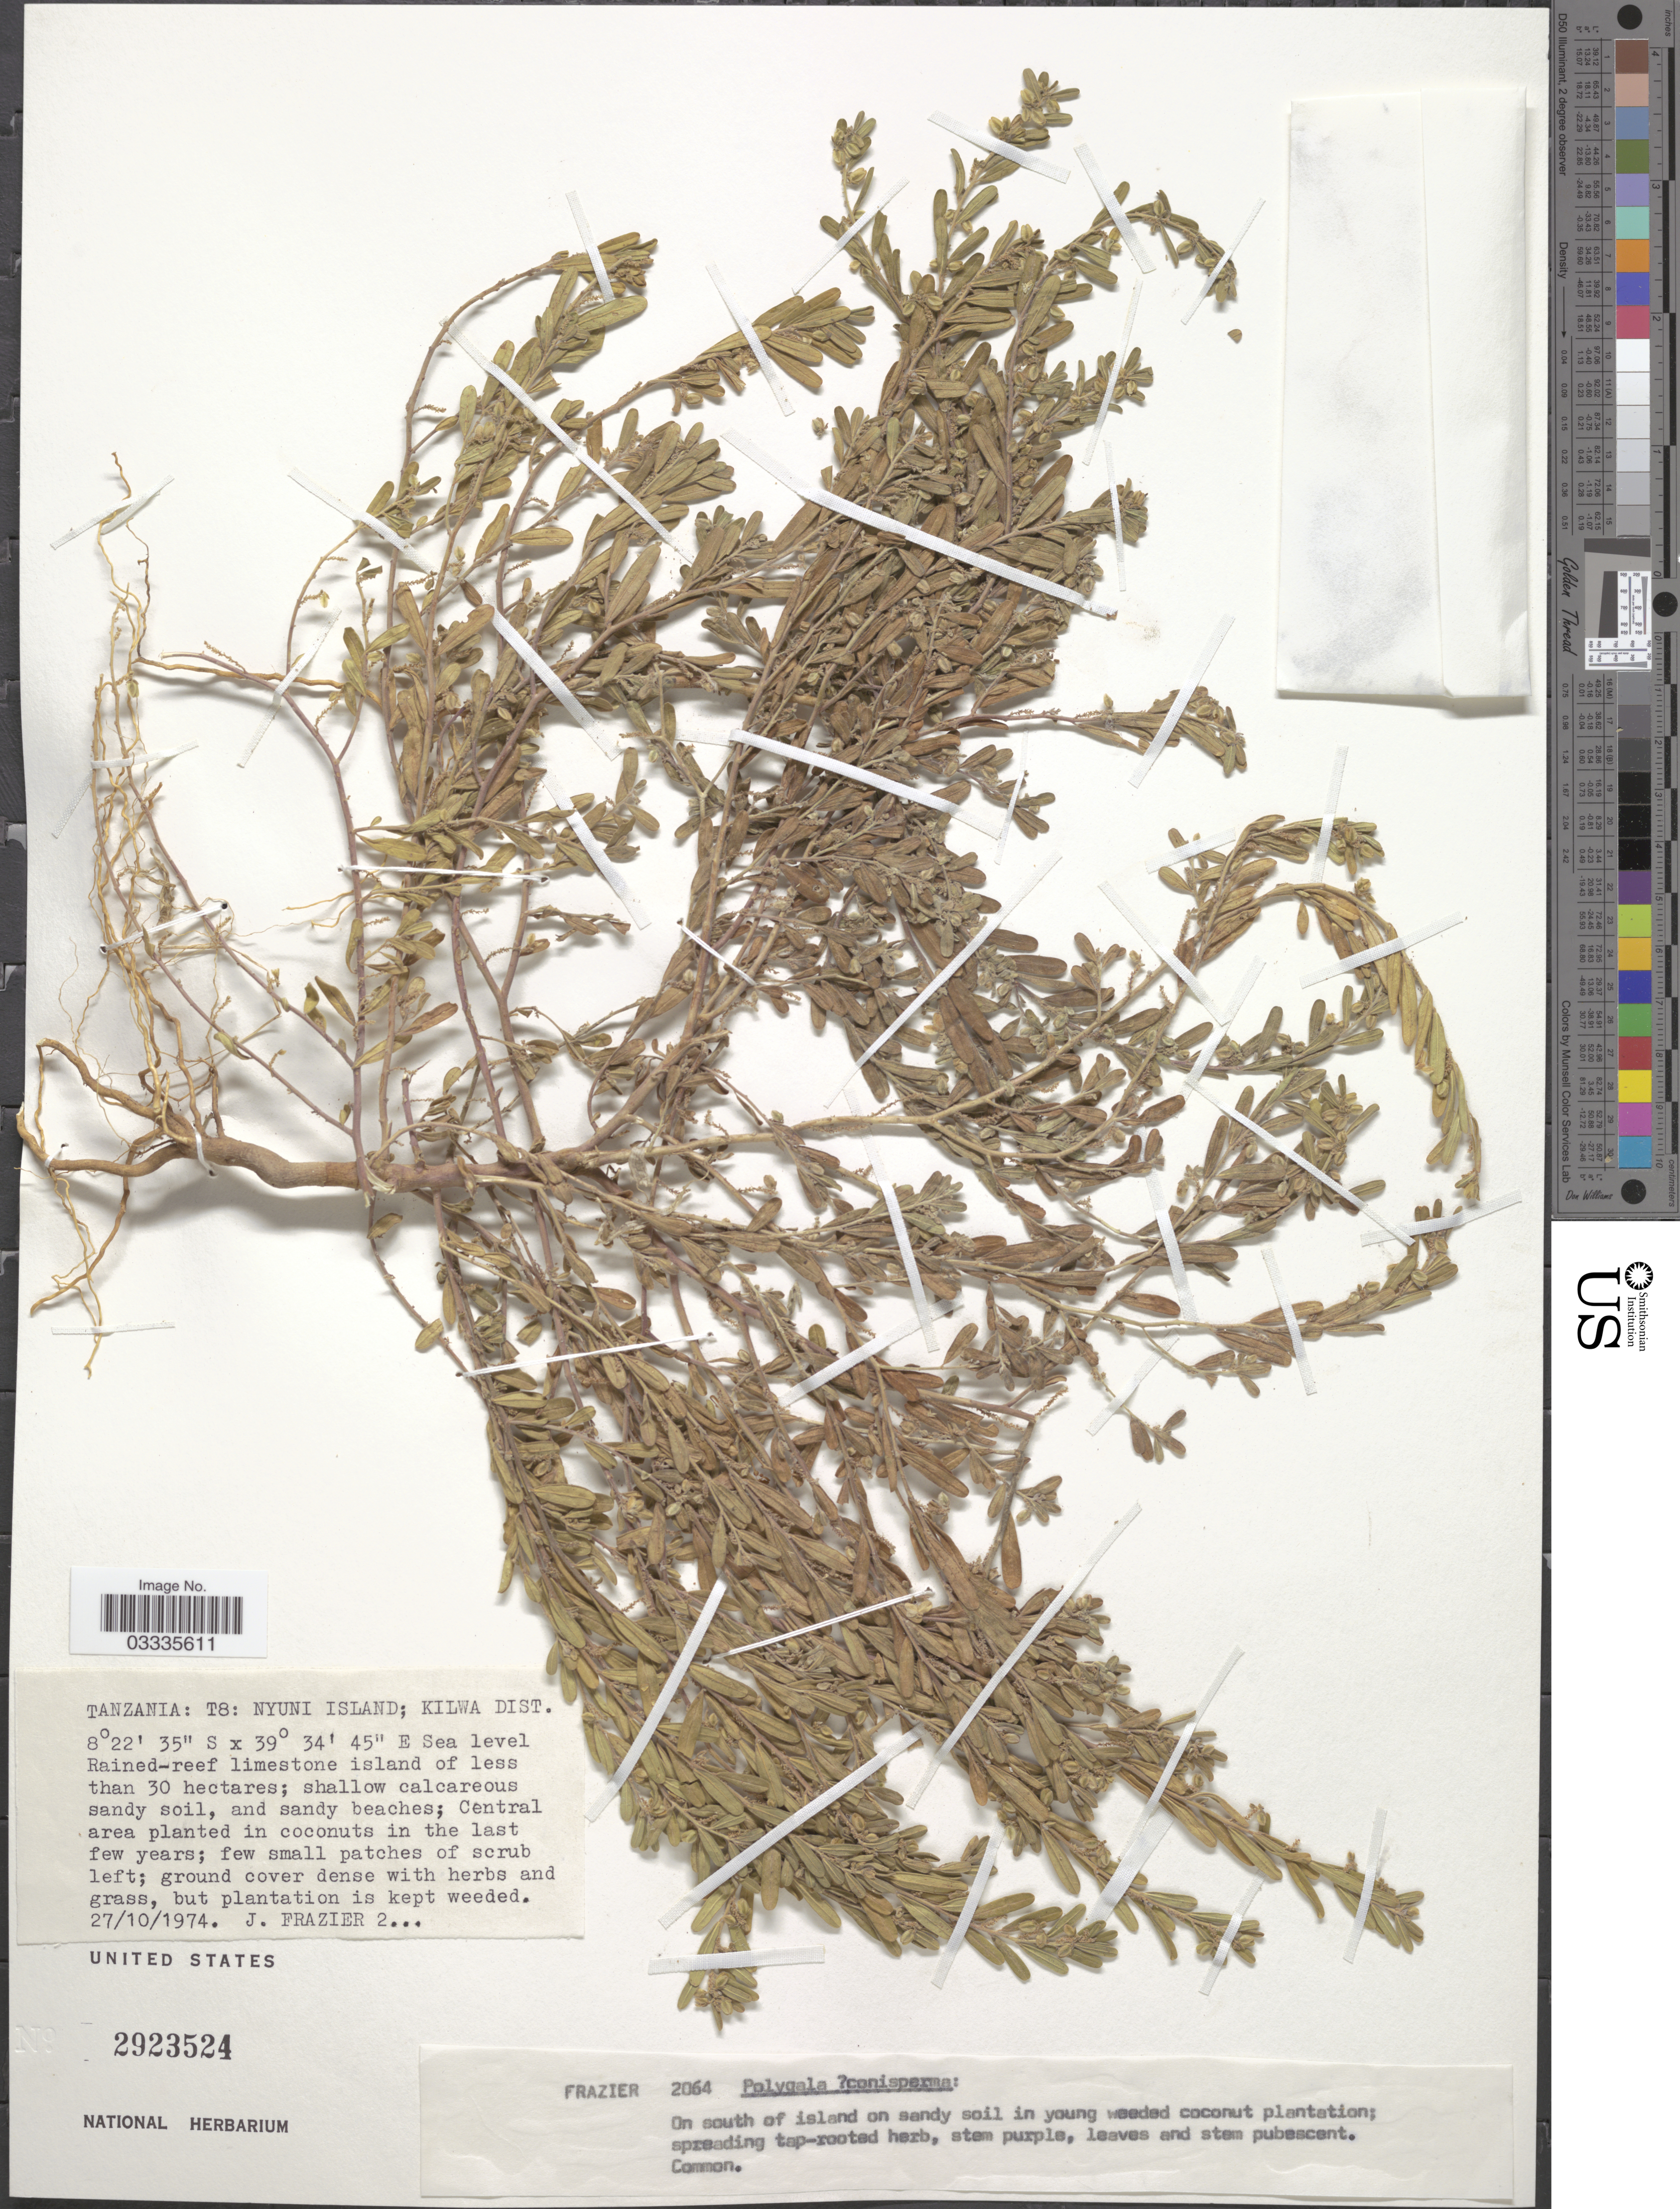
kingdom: Plantae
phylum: Tracheophyta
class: Magnoliopsida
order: Fabales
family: Polygalaceae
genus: Polygala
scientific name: Polygala amboniensis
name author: Gürke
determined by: Strong, Mark T., (BOT), Smithsonian Institution - National Museum of Natural History (UNITED STATES)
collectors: J. Frazier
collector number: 2/2064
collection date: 1974-10-27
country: Tanzania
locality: T8: Nyuni Island; Kilwa Dist.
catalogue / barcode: US 2923524